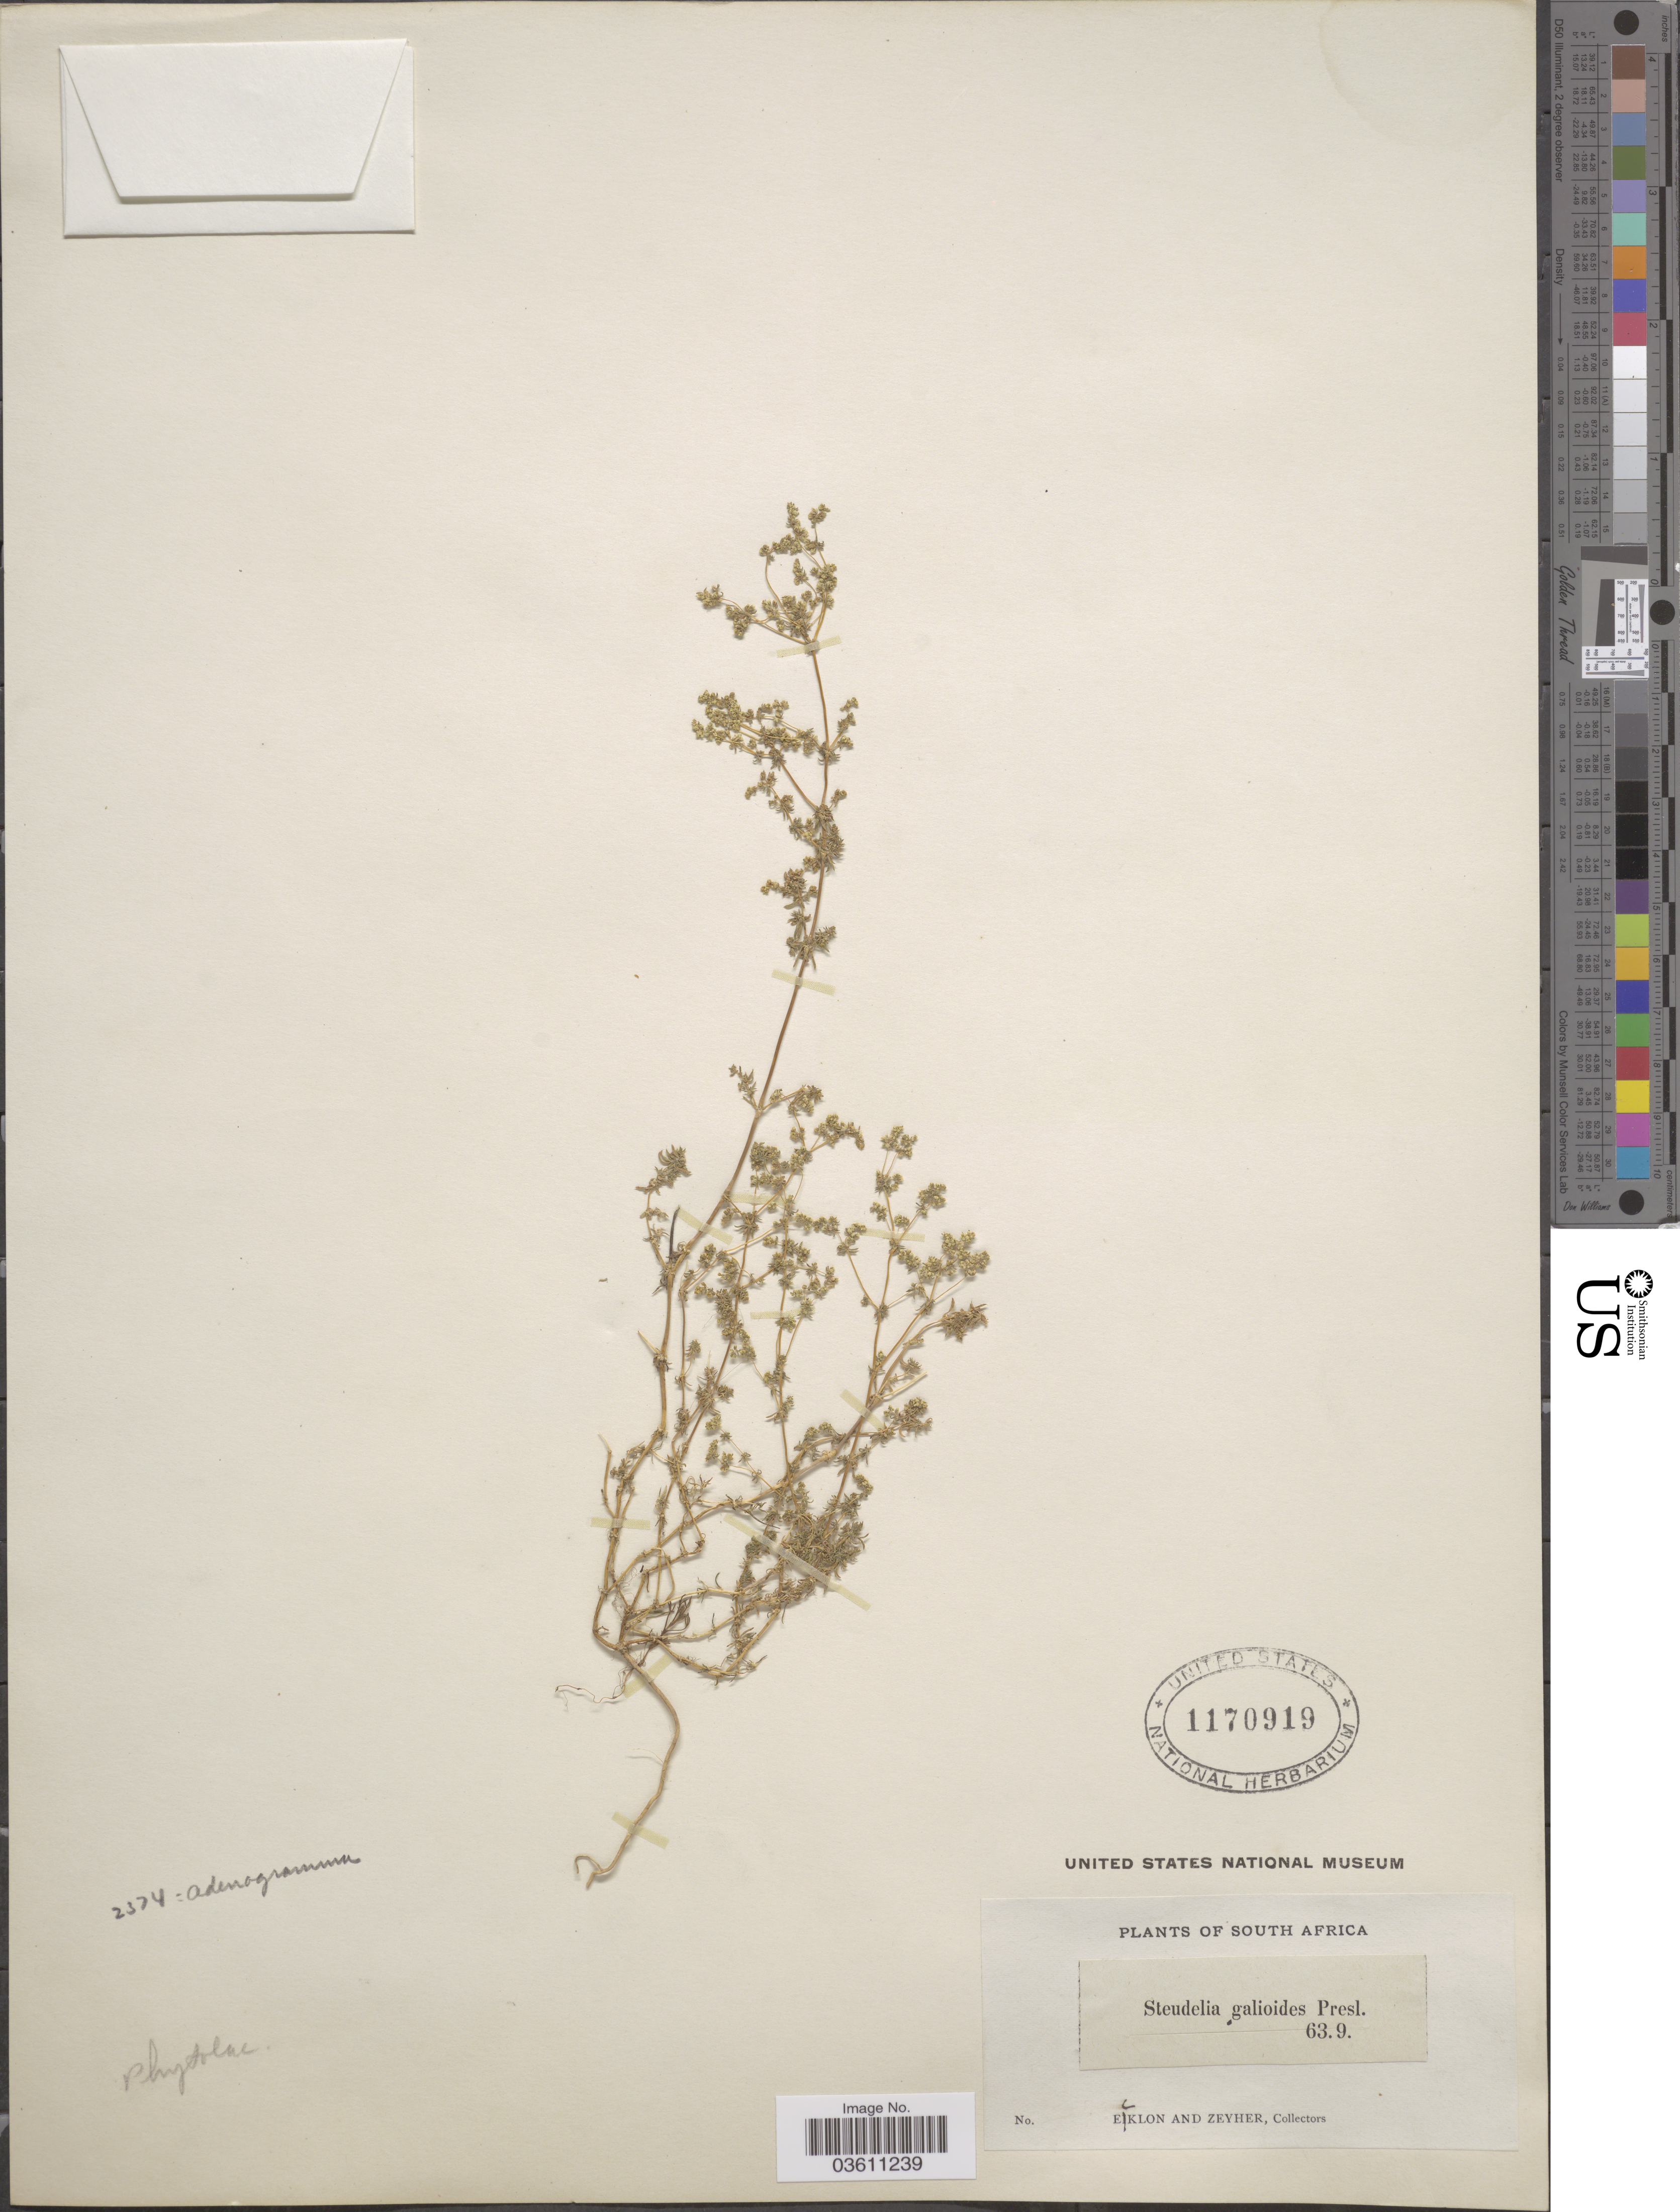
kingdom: Plantae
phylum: Tracheophyta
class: Magnoliopsida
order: Caryophyllales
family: Molluginaceae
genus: Adenogramma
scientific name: Adenogramma galioides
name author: Fenzl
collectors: -. Ecklon & -. Zeyher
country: South Africa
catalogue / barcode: US 1170919